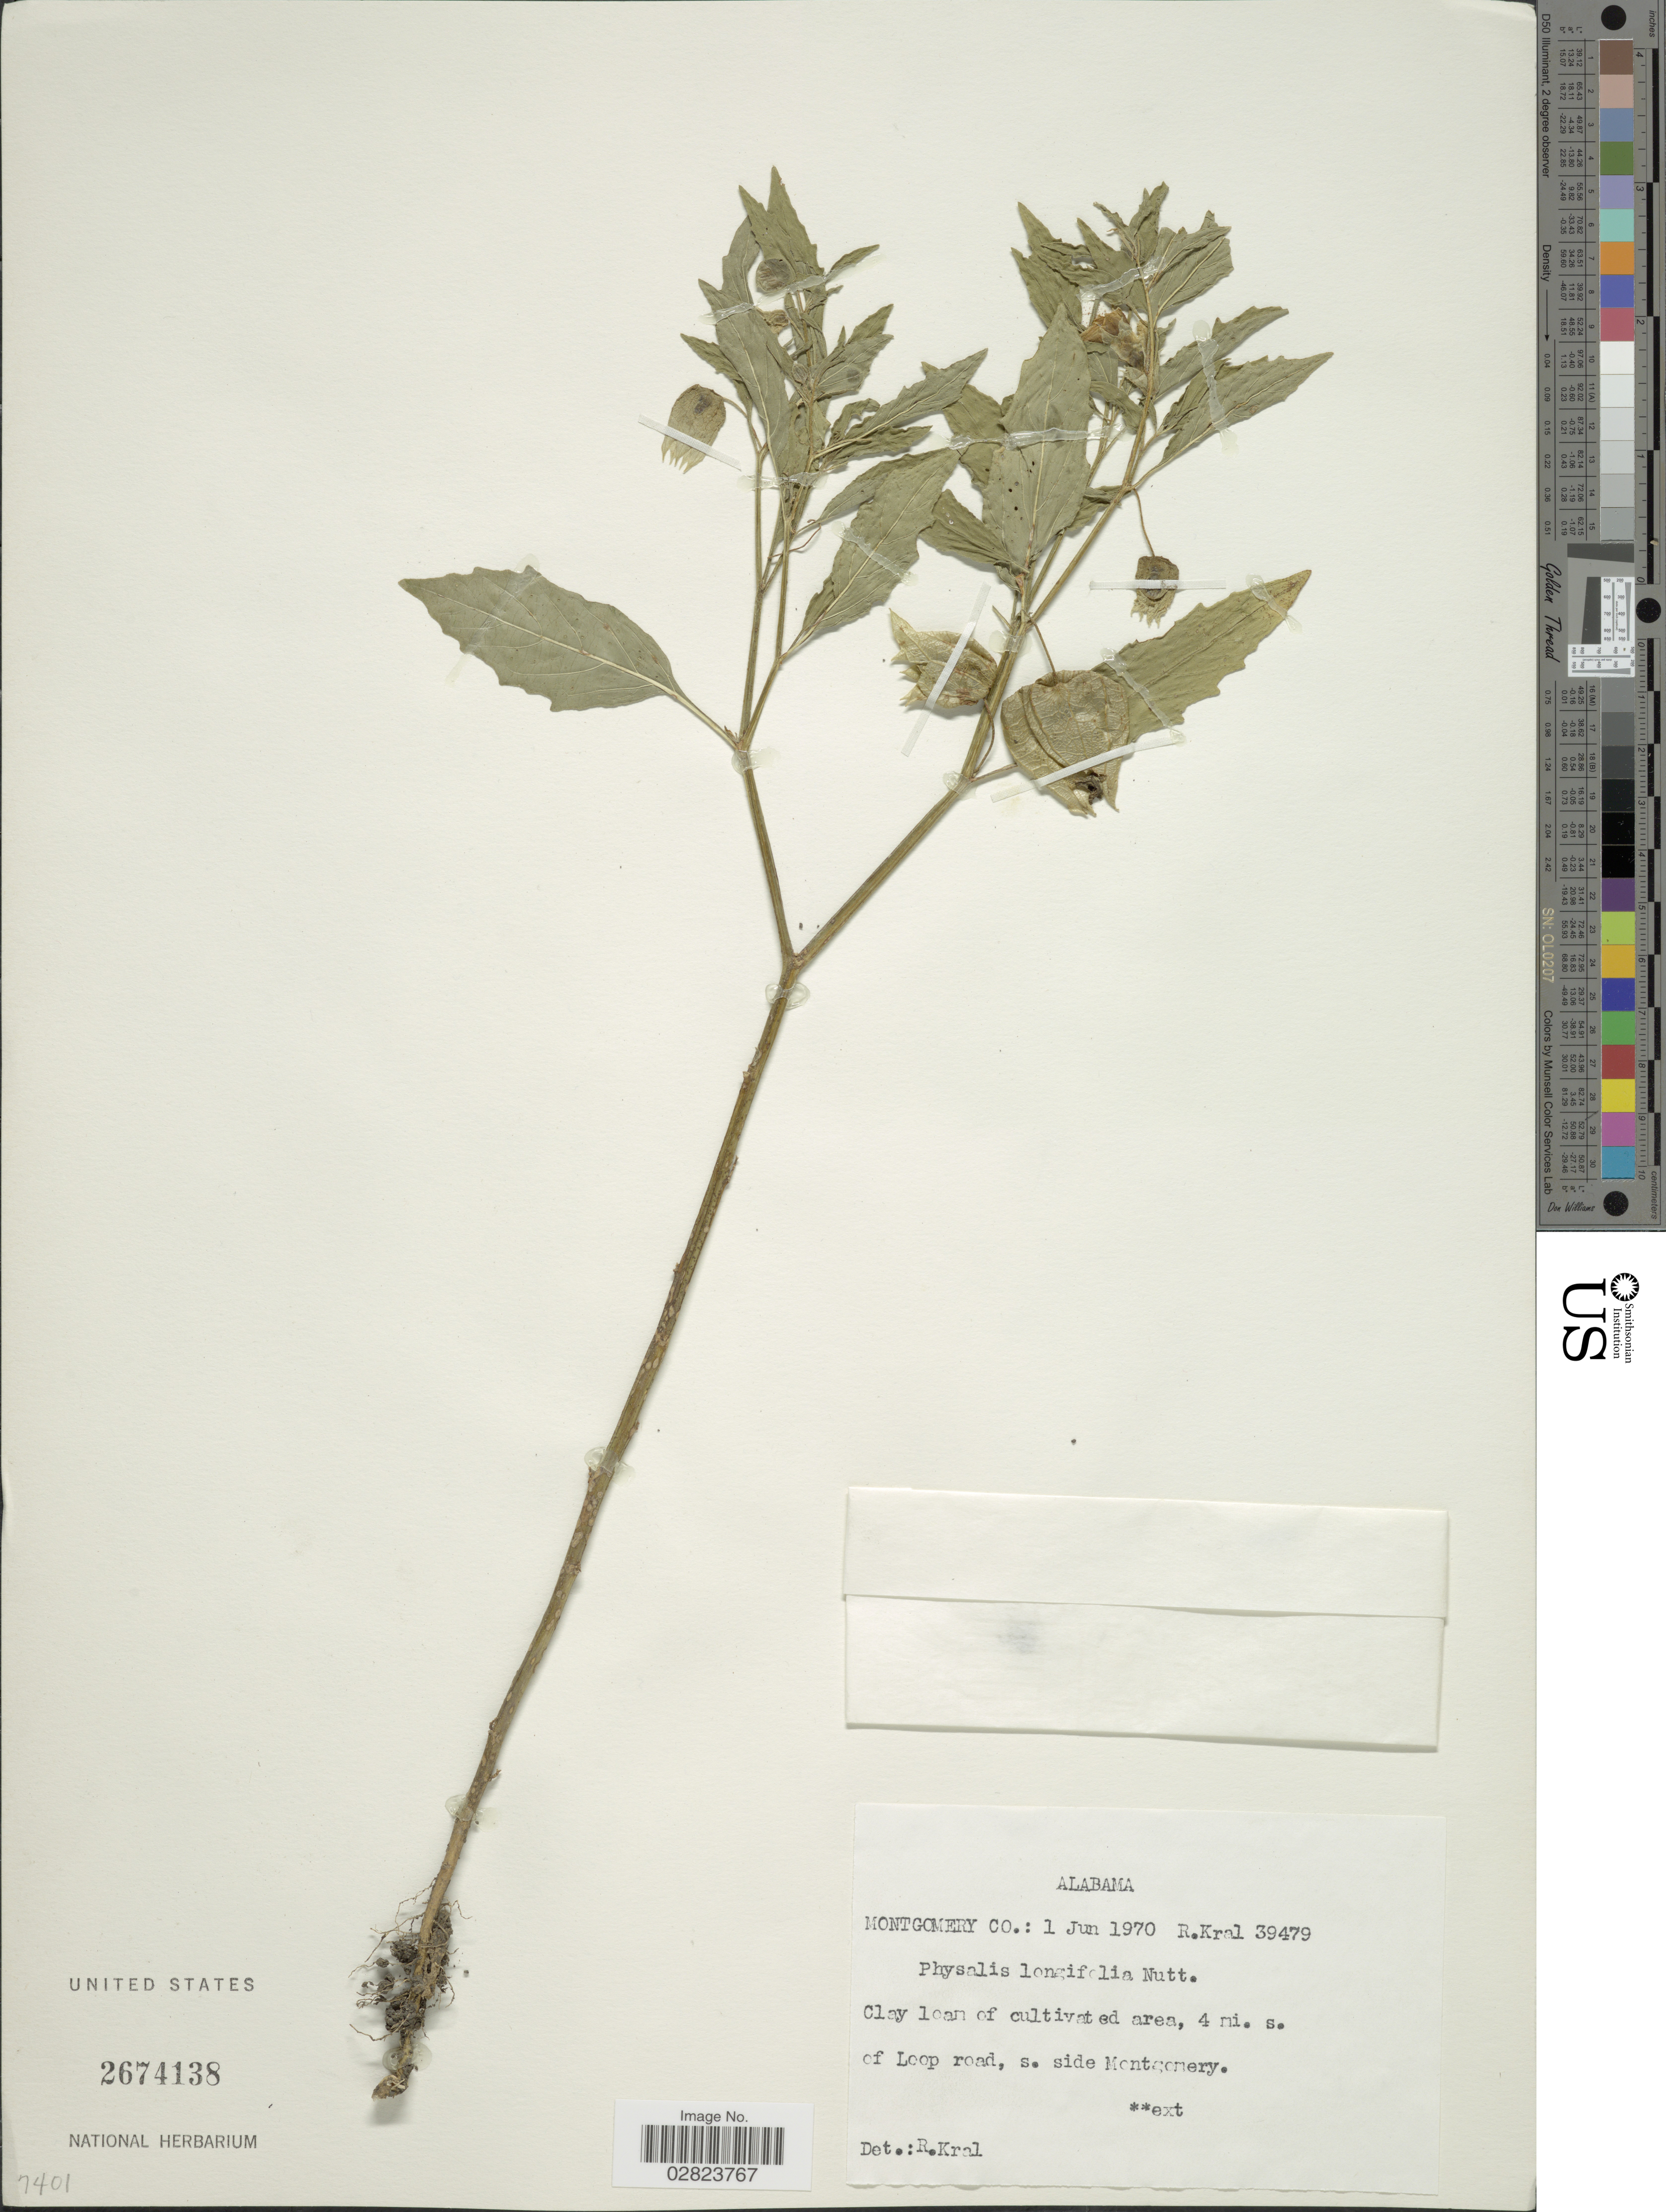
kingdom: Plantae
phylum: Tracheophyta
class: Magnoliopsida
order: Solanales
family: Solanaceae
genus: Physalis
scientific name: Physalis longifolia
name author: Nutt.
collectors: R. Kral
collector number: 39479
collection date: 1970-06-01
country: United States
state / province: Alabama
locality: Montgomery Co. Clay loam of cultivated area, 4 mi. s. of Loop road, s. side Montgomery.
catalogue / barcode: US 2674138